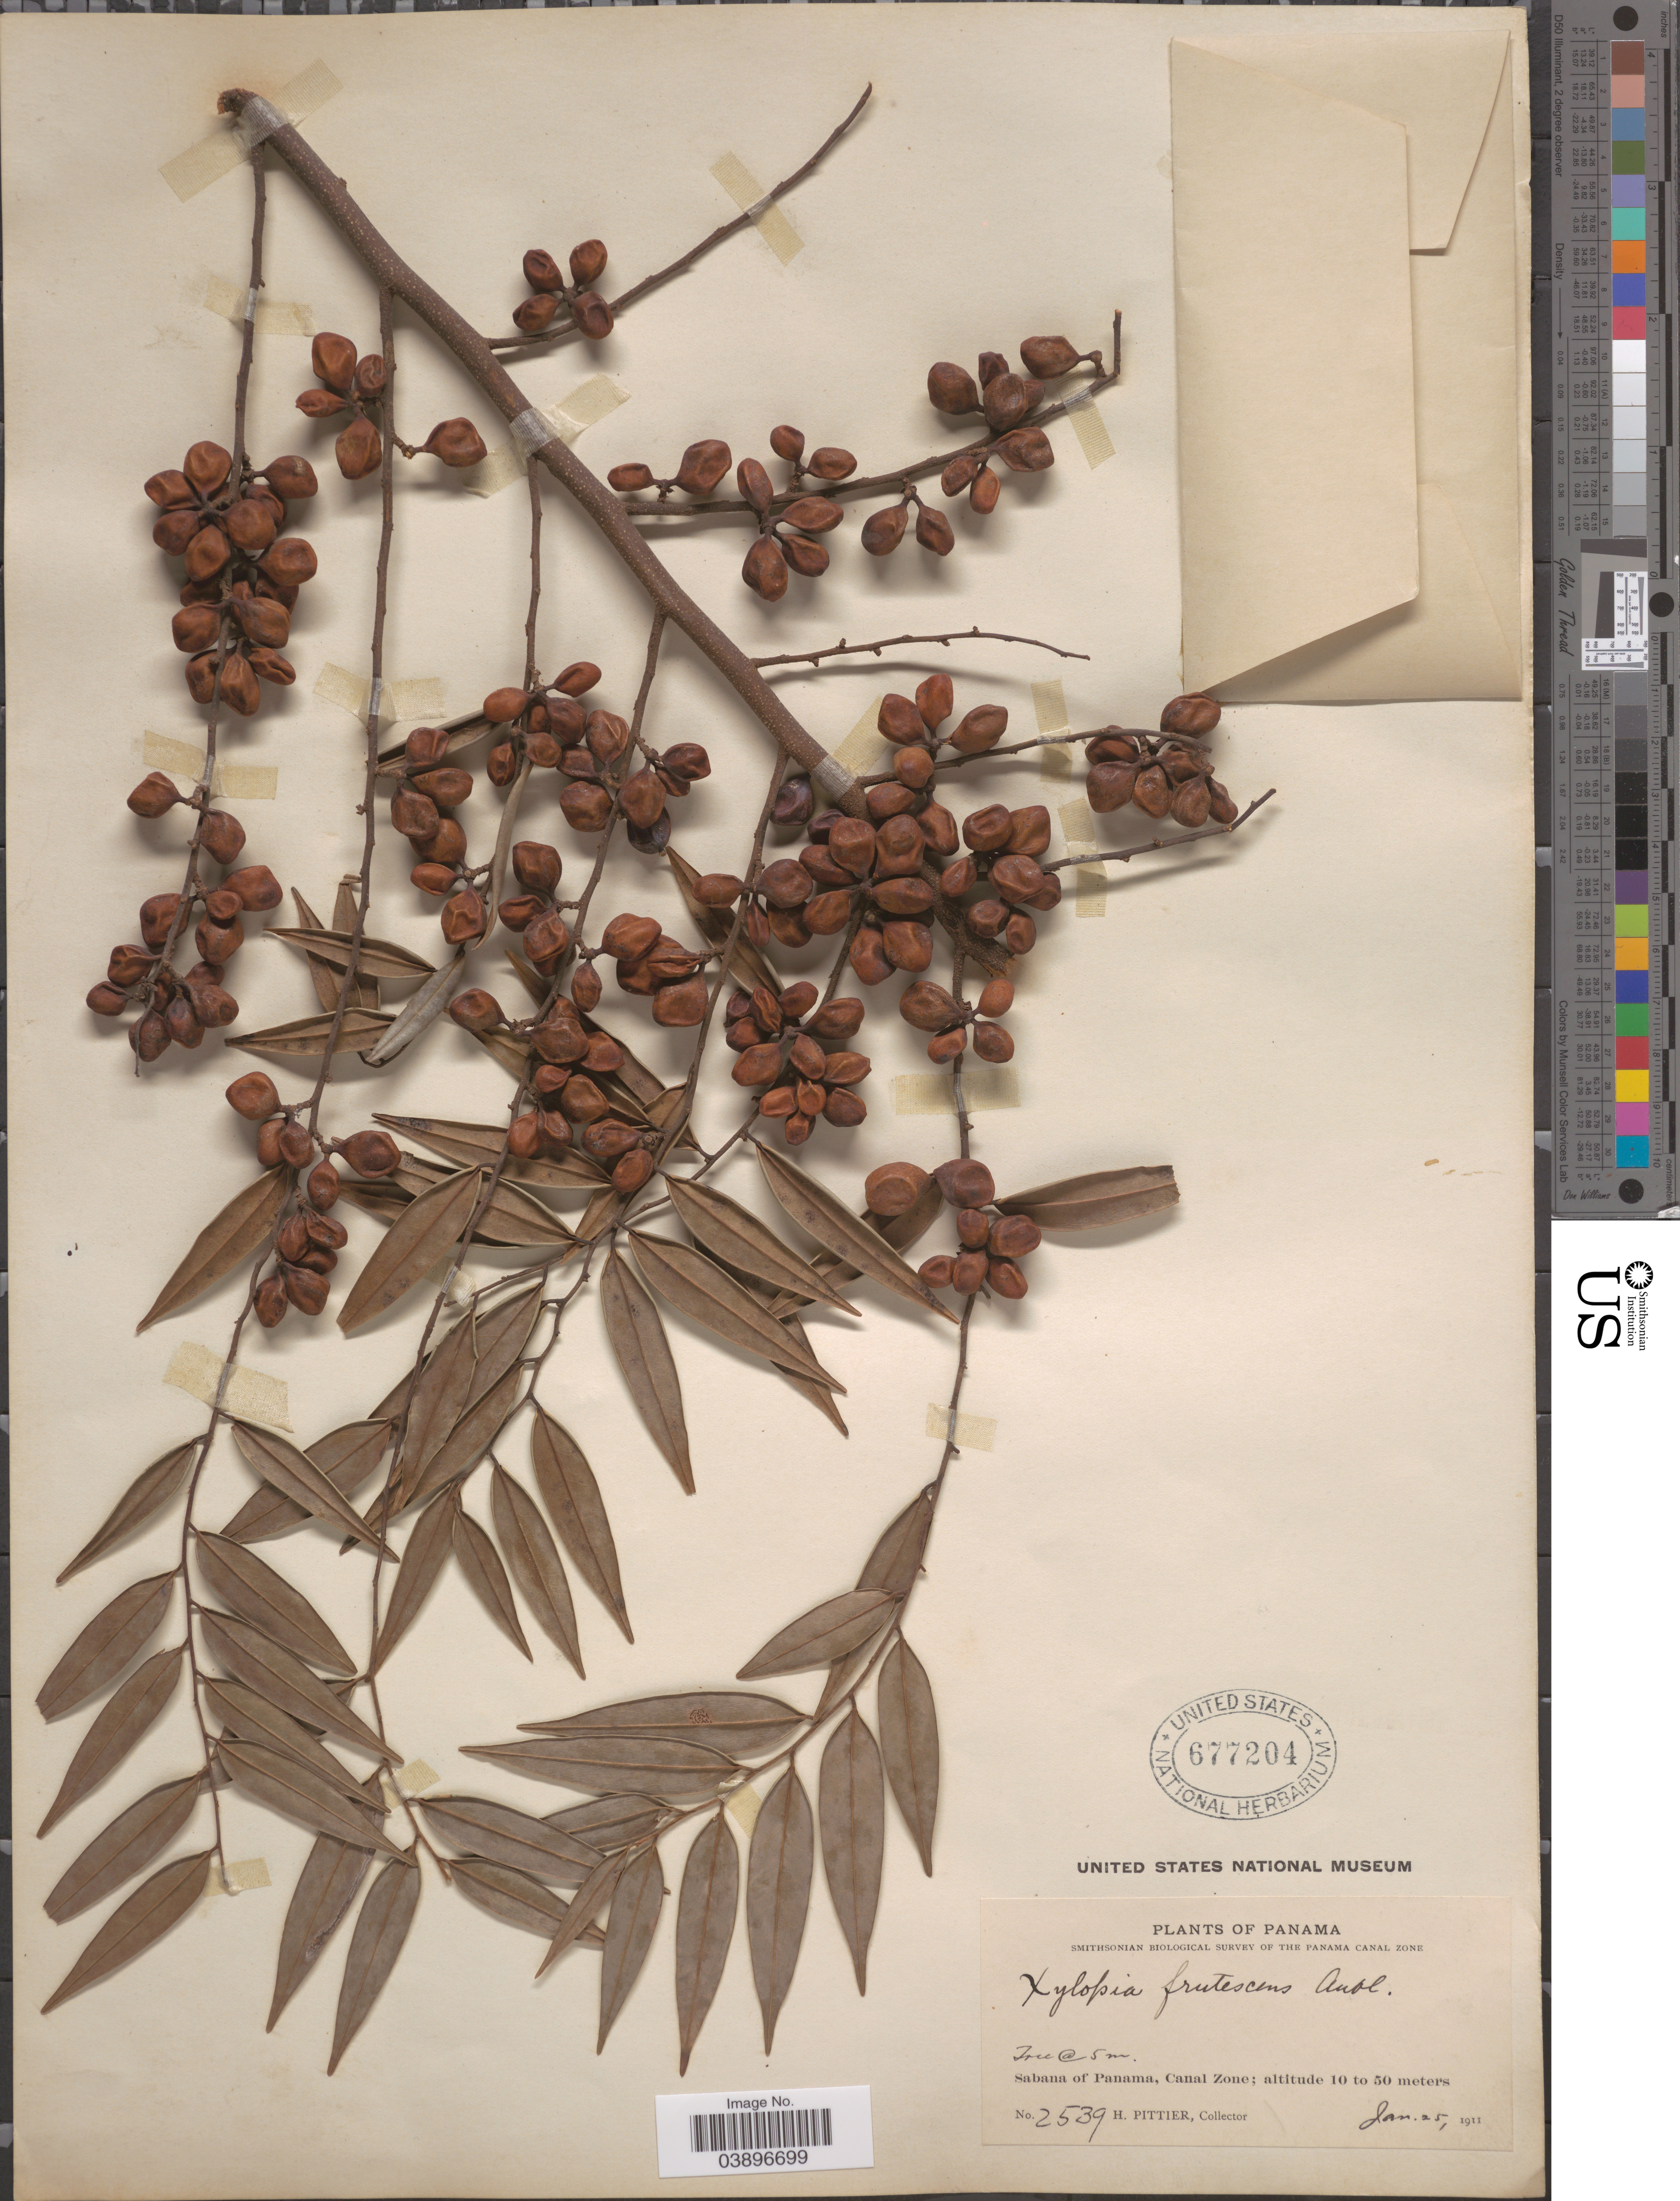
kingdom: Plantae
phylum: Tracheophyta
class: Magnoliopsida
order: Magnoliales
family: Annonaceae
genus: Xylopia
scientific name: Xylopia frutescens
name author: Aubl.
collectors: H. F. Pittier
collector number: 2539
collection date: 1911-01-25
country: Panama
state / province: Panamá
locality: Sabana of Panama, Canal Zone.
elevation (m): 10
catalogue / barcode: US 677204